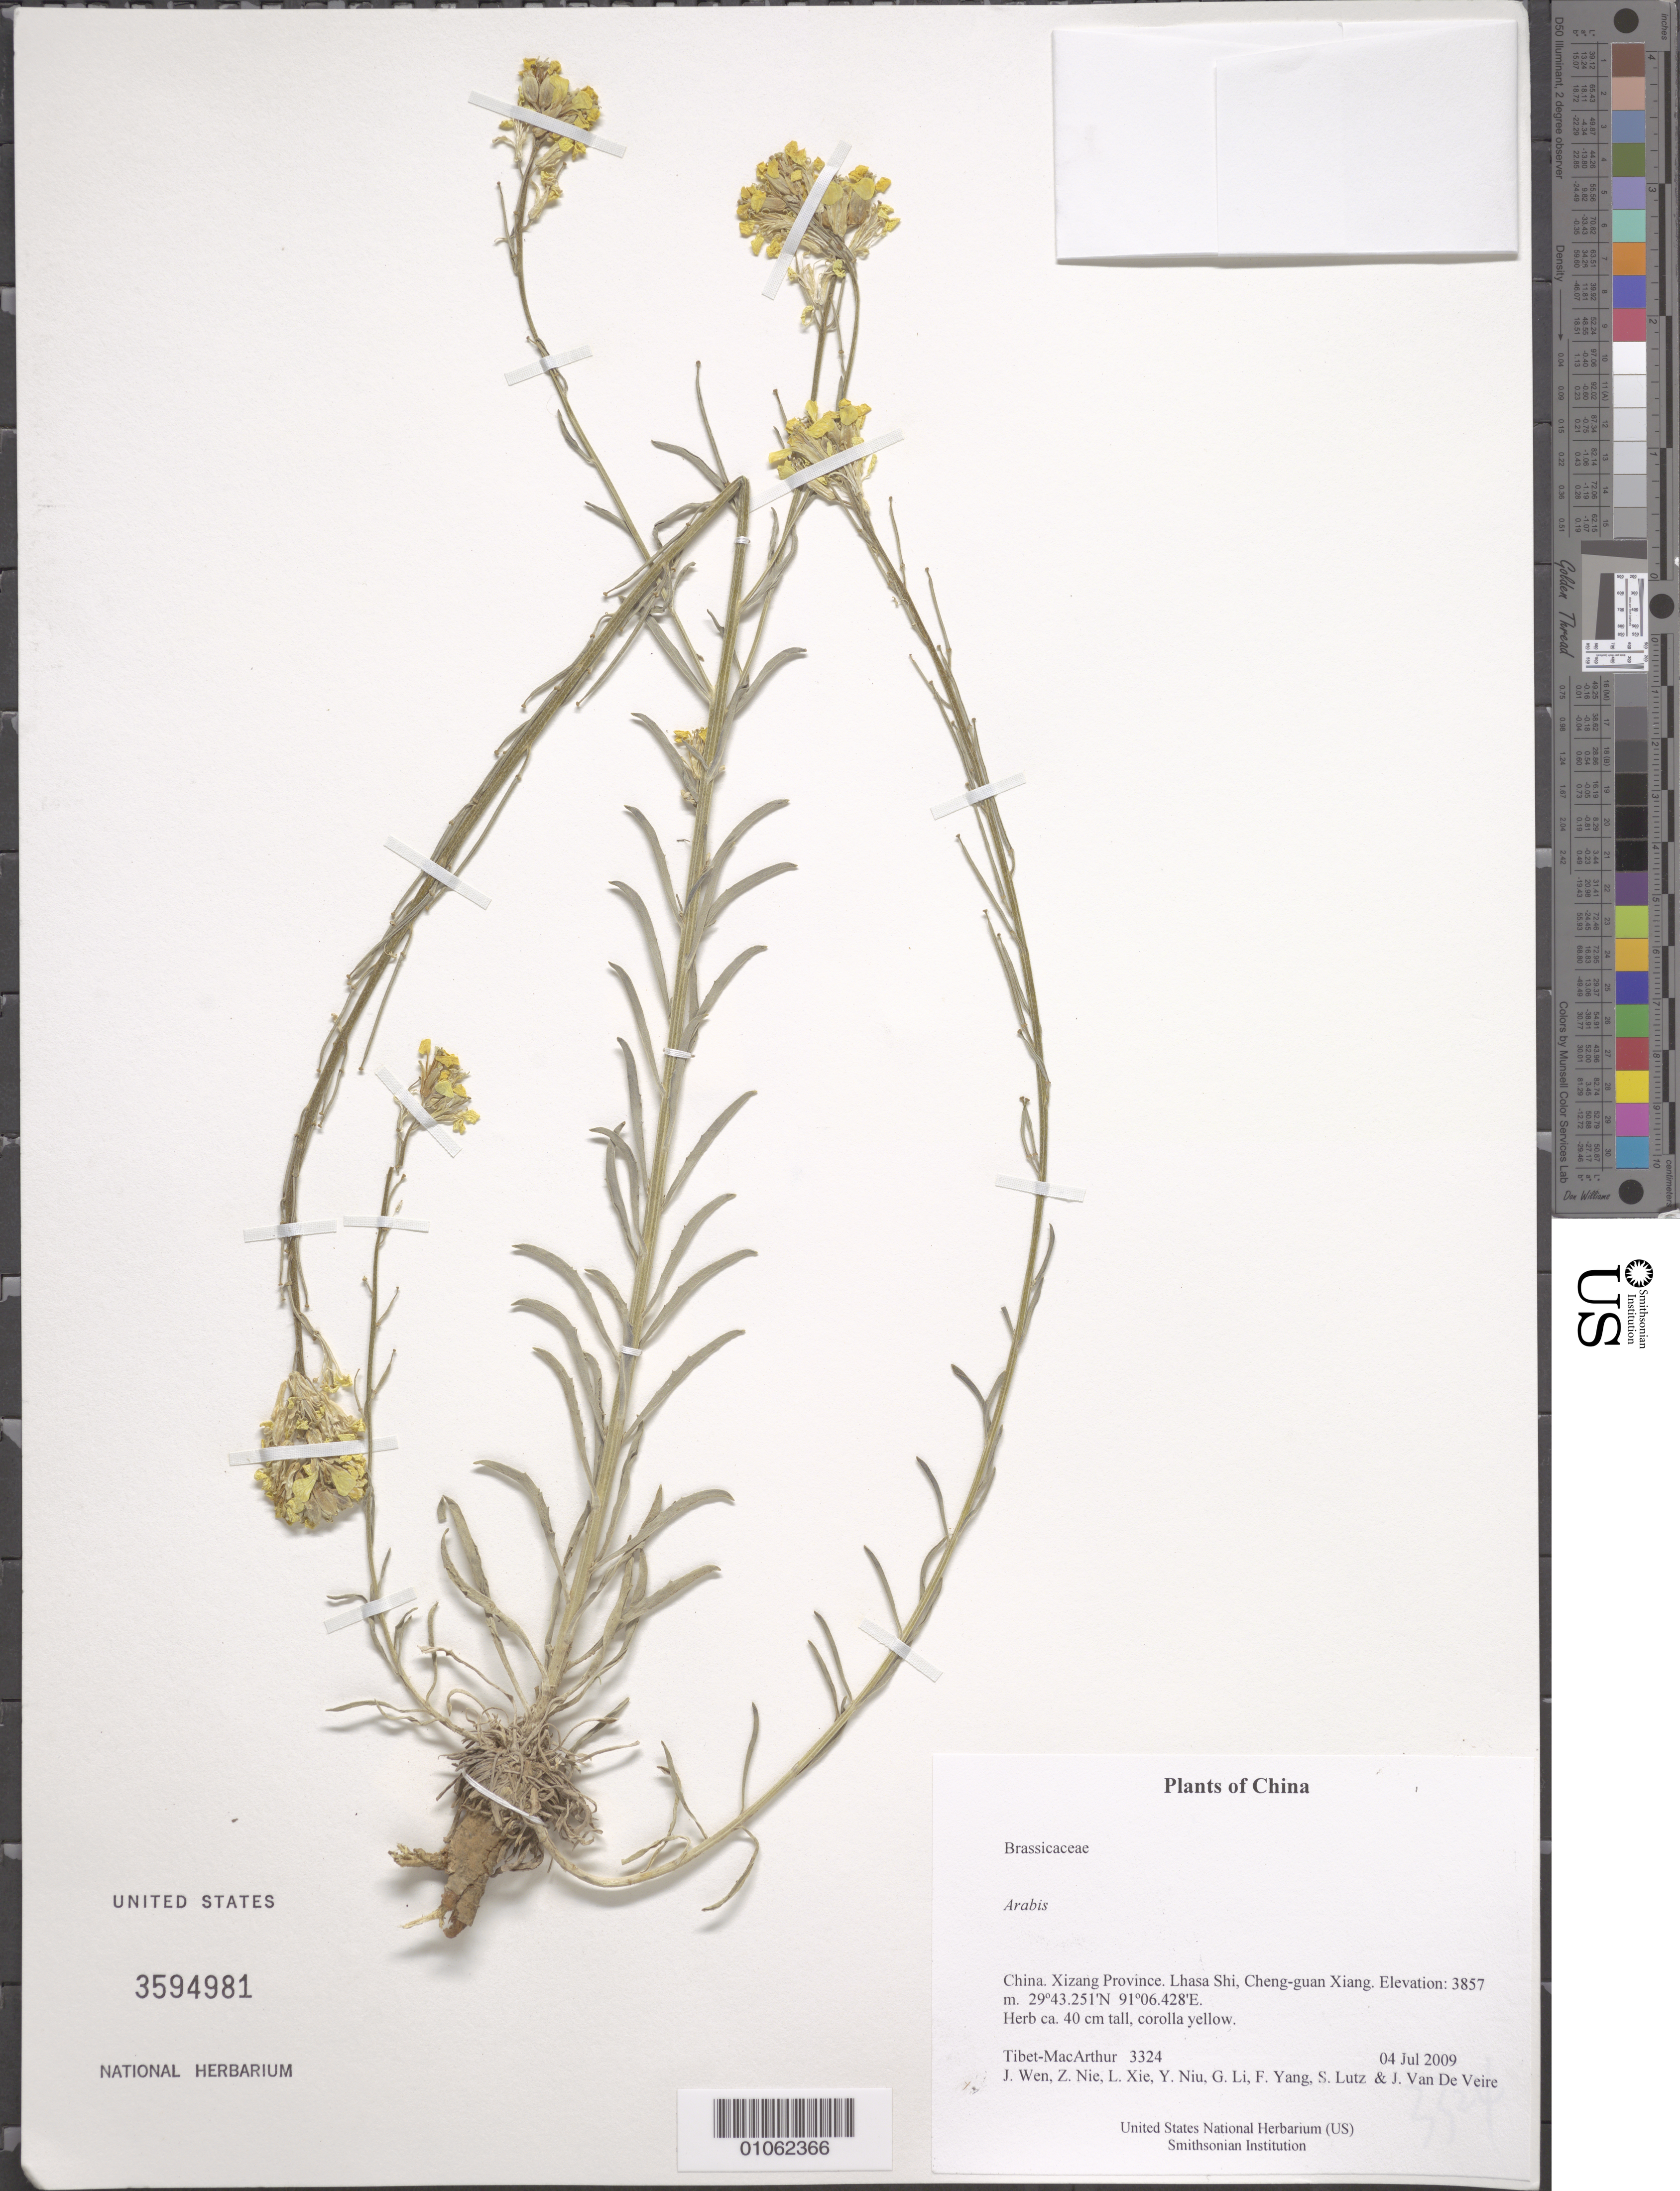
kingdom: Plantae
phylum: Tracheophyta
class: Magnoliopsida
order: Brassicales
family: Brassicaceae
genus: Arabis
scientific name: Arabis sp.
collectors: Tibet-MacArthur, J. Wen, Z. Nie, L. Xie, Y. Niu, G. Li, F. Yang, S. Lutz & J. Van De Veire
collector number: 3324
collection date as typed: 04 Jul 2009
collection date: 2009-07-04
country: China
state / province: Xizang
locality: Lhasa Shi, Cheng-guan Xiang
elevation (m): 3857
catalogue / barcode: US 3594981